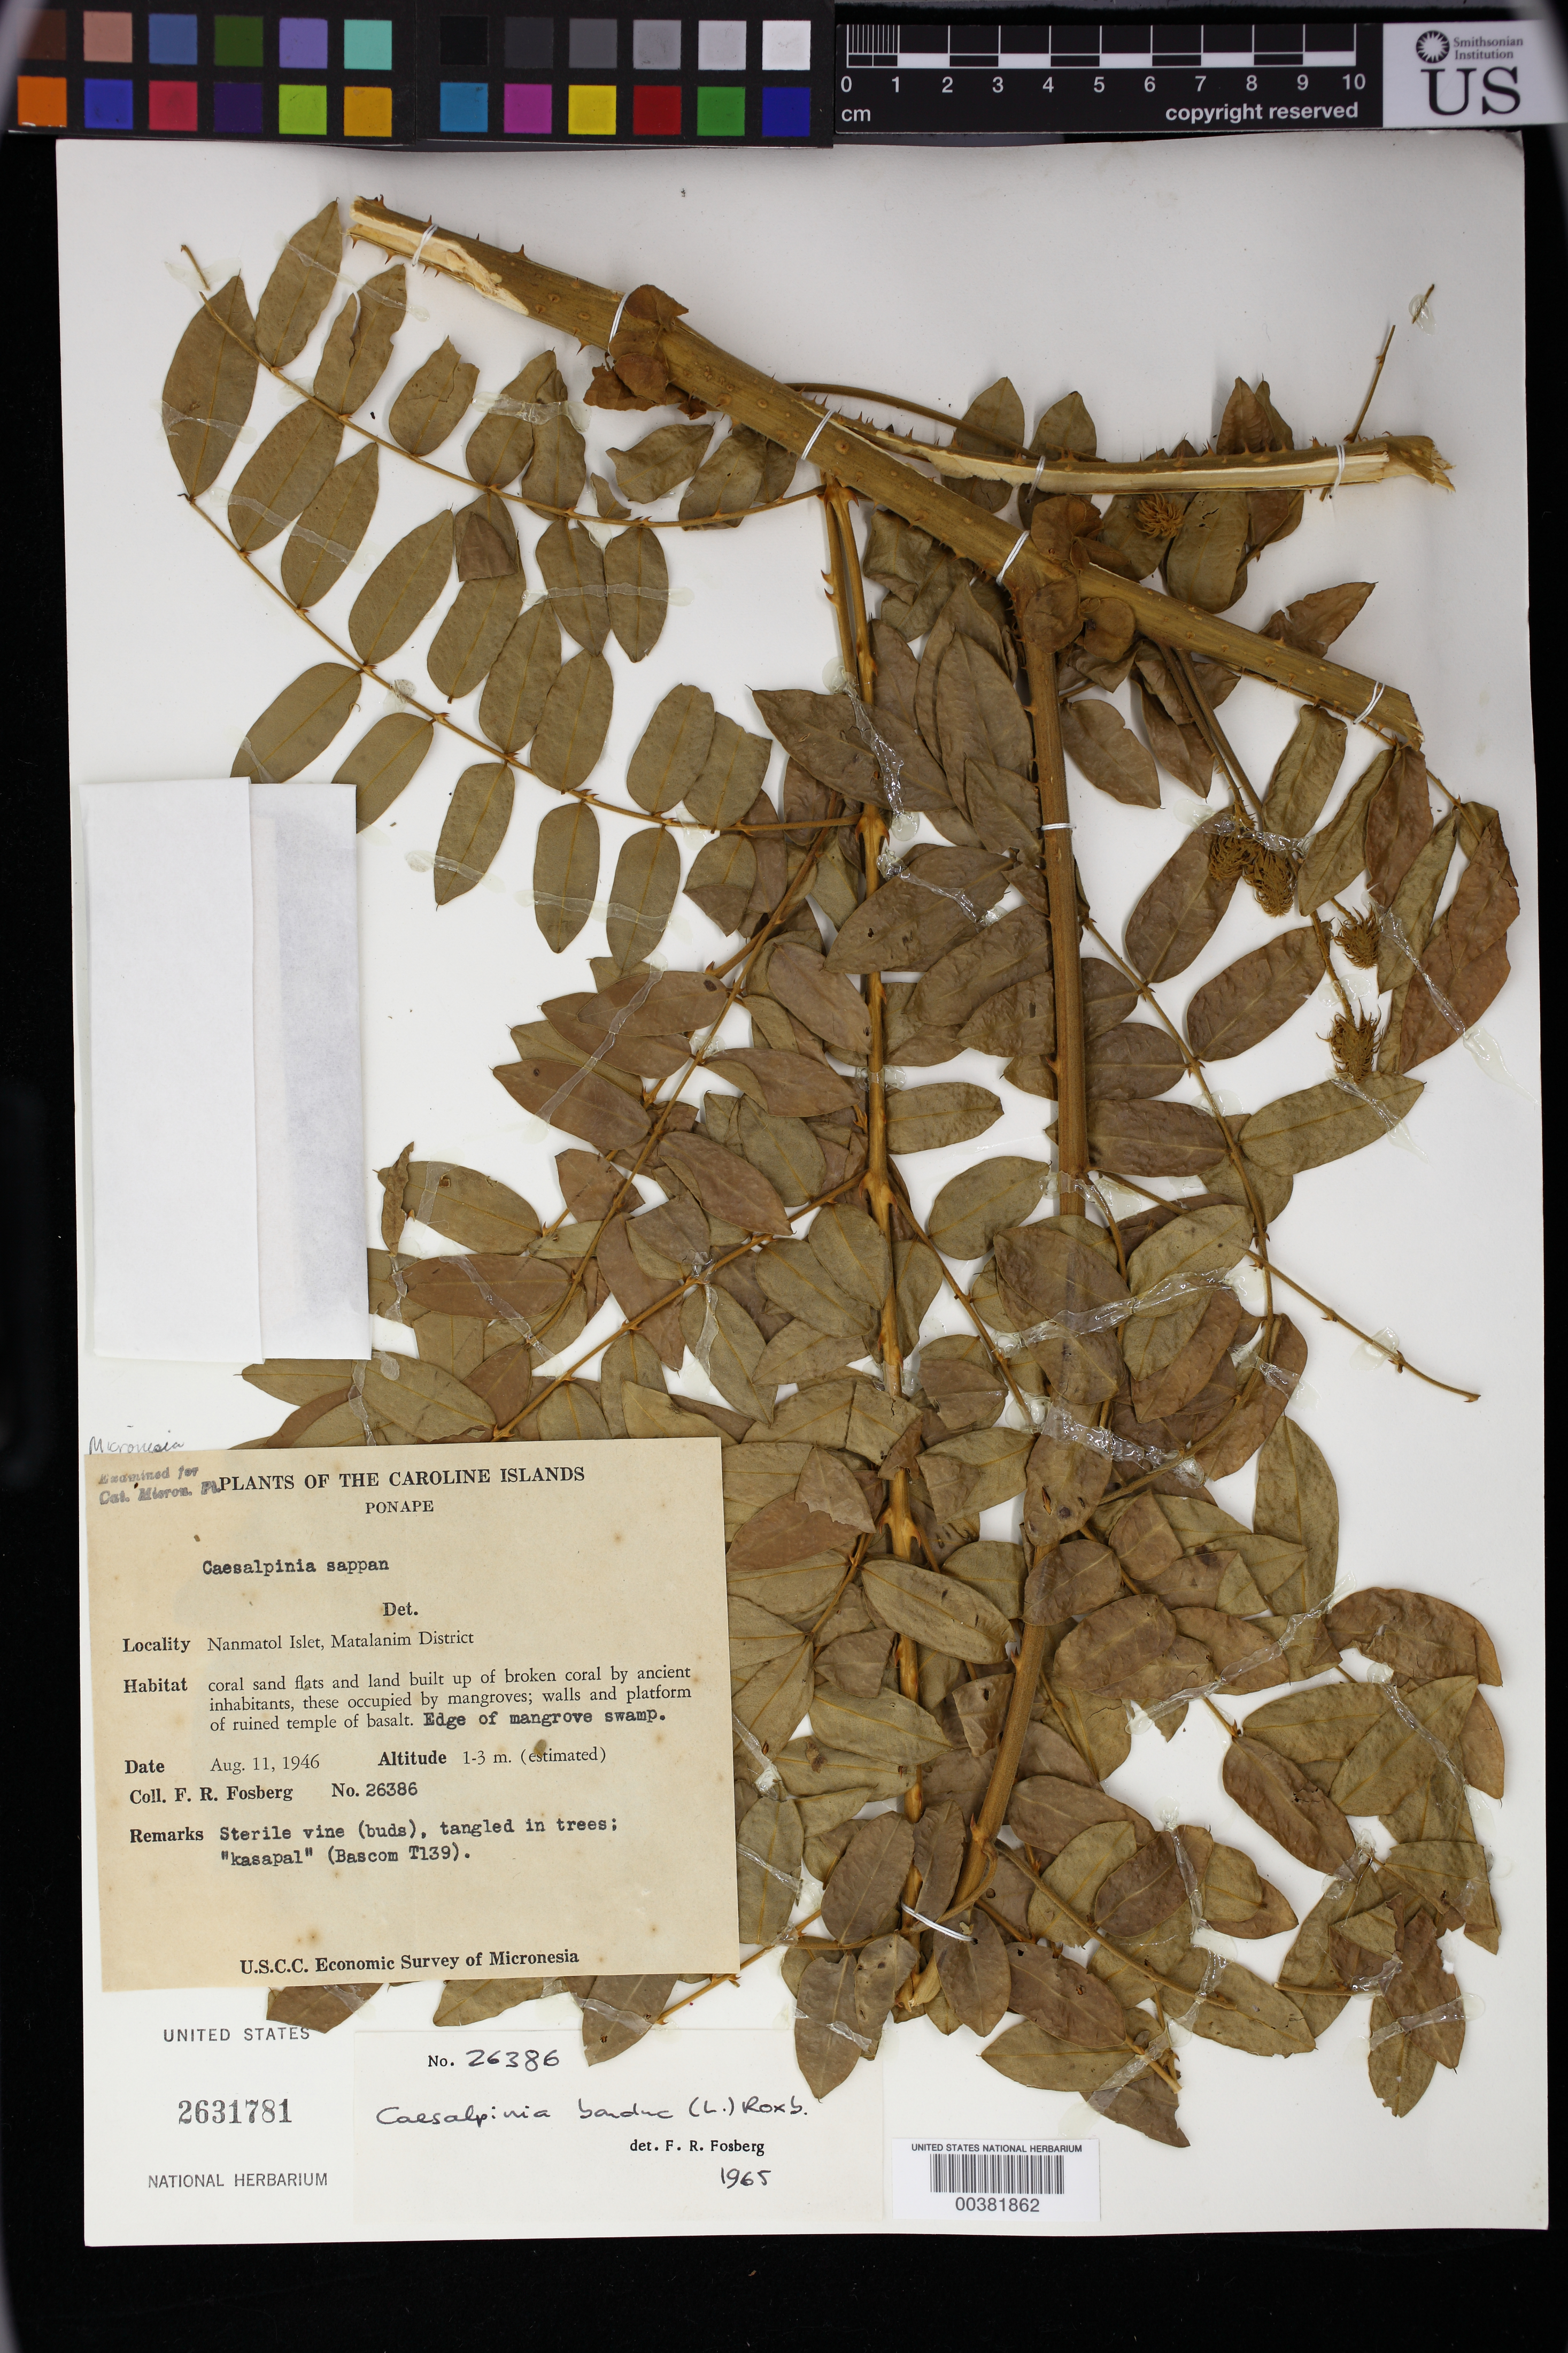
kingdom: Plantae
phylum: Tracheophyta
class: Magnoliopsida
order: Fabales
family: Fabaceae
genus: Guilandina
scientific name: Guilandina bonduc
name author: L.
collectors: F. R. Fosberg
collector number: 26386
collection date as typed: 11 Aug 1946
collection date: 1946-08-11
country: Micronesia, Federated States of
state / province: Pohnpei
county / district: Madolenihmw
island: Nanmatol Atoll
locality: Nanmatol Islet, Matalanim District. [Matalanim District = Madolenihmw District.]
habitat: Edge of mangrove swamp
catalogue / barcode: US 2631781